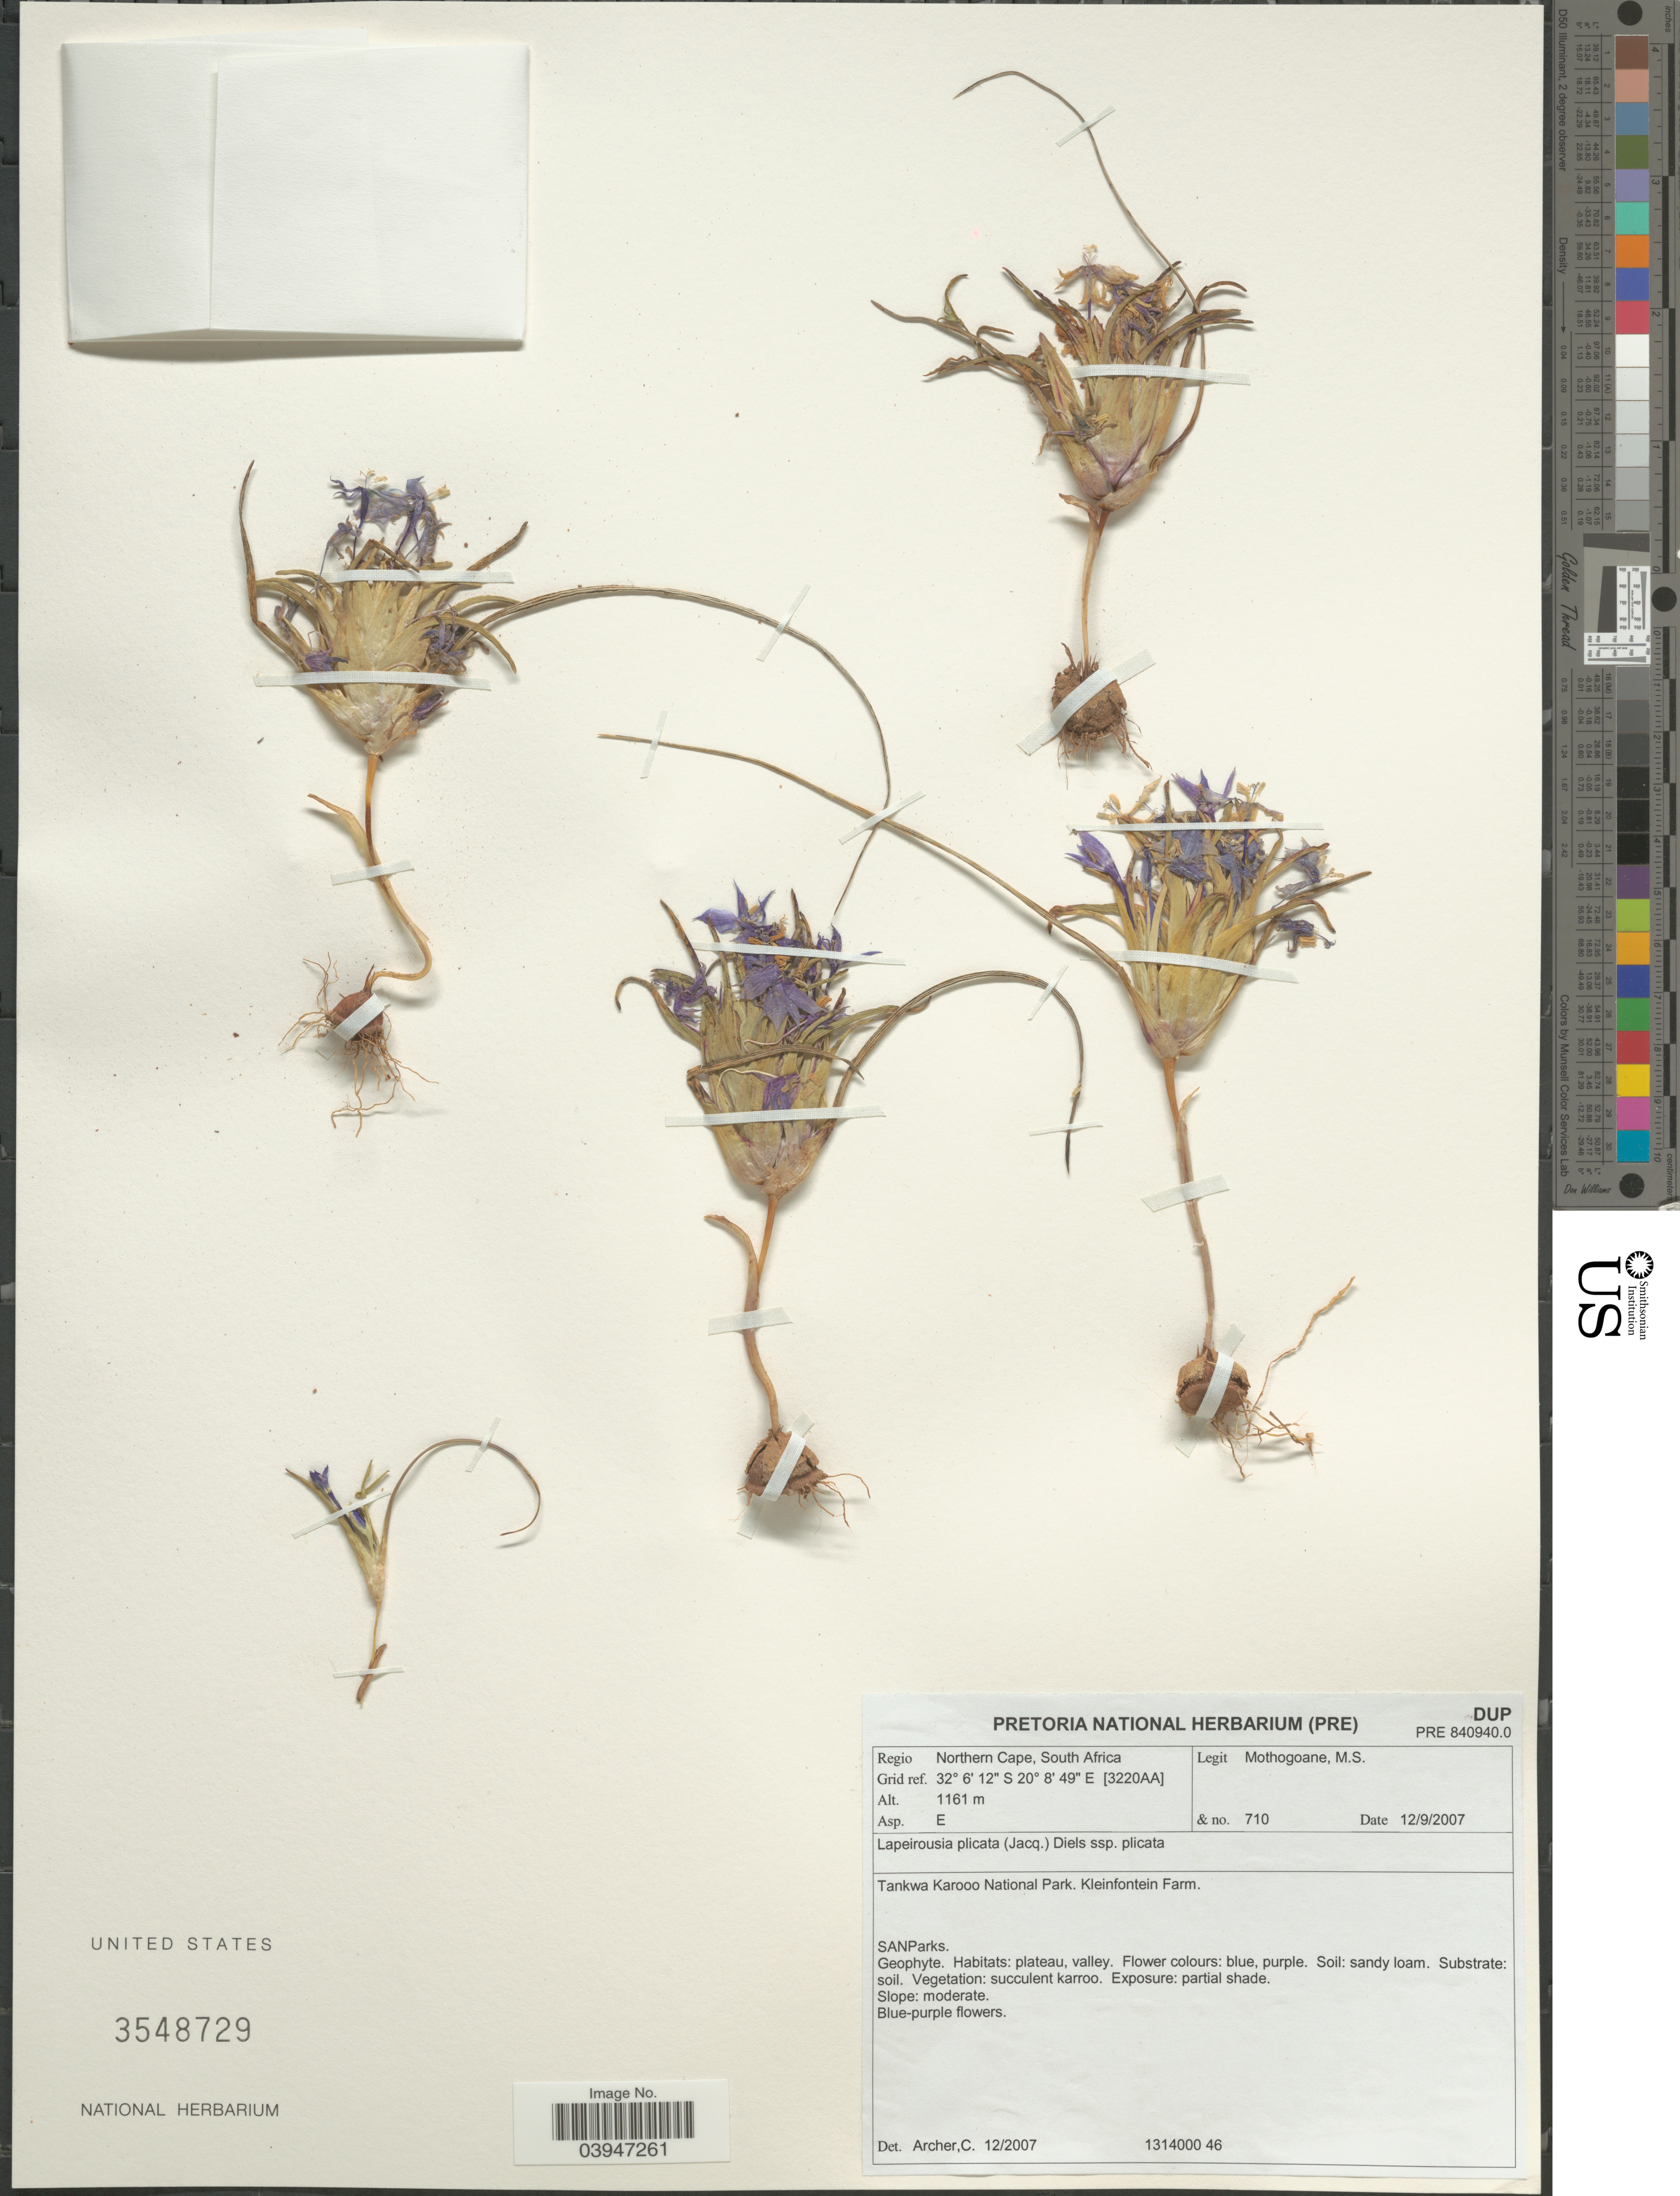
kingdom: Plantae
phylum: Tracheophyta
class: Liliopsida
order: Asparagales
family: Iridaceae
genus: Lapeirousia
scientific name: Lapeirousia plicata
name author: (Jacq.) Diels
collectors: M. Mothogoane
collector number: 710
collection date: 2007-09-12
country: South Africa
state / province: Northern Cape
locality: Regio Northern Cape. Grid ref. [3220AA]. Tankwa Karooo National Park. Kleinfontein Farm.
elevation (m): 1161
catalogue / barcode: US 3548729